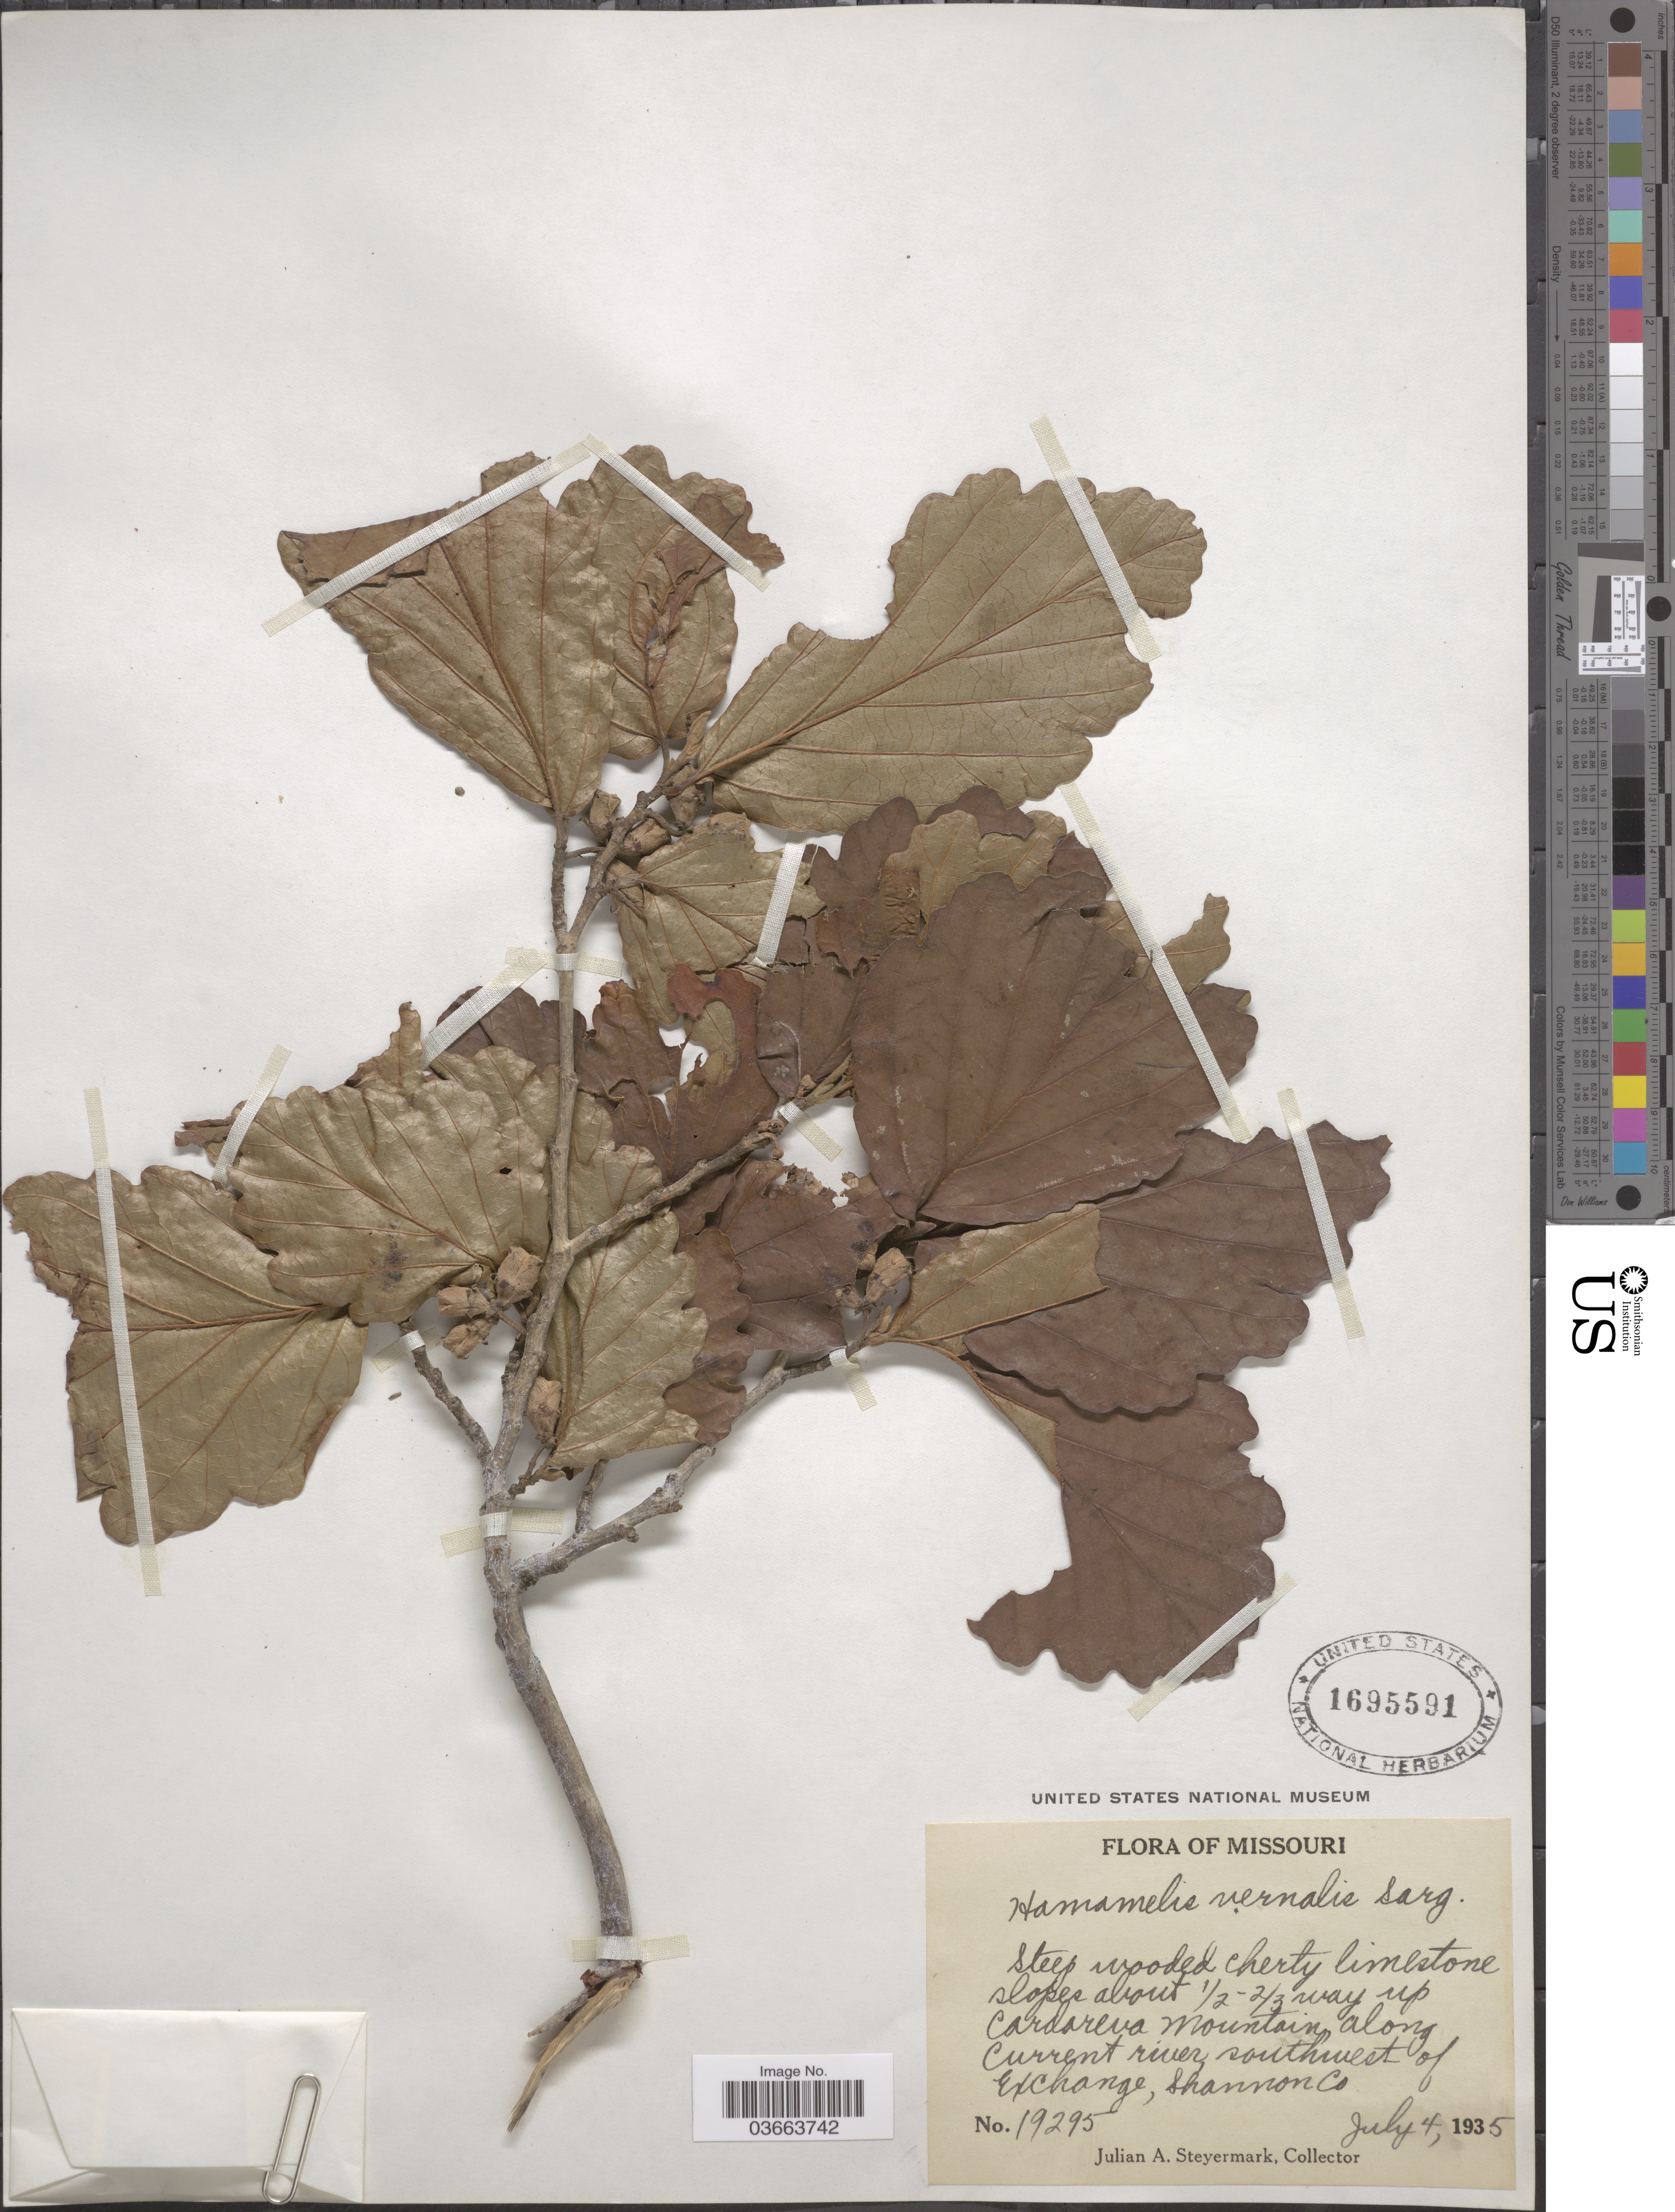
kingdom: Plantae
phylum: Tracheophyta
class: Magnoliopsida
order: Saxifragales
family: Hamamelidaceae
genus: Hamamelis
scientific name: Hamamelis vernalis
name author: Sarg.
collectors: J. Steyermark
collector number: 19295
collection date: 1935-07-04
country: United States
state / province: Missouri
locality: About 1/2 -2/3 way up Cardareva Mountain along Current river southwest of Exchange, Shannon Co.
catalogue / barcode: US 1695591